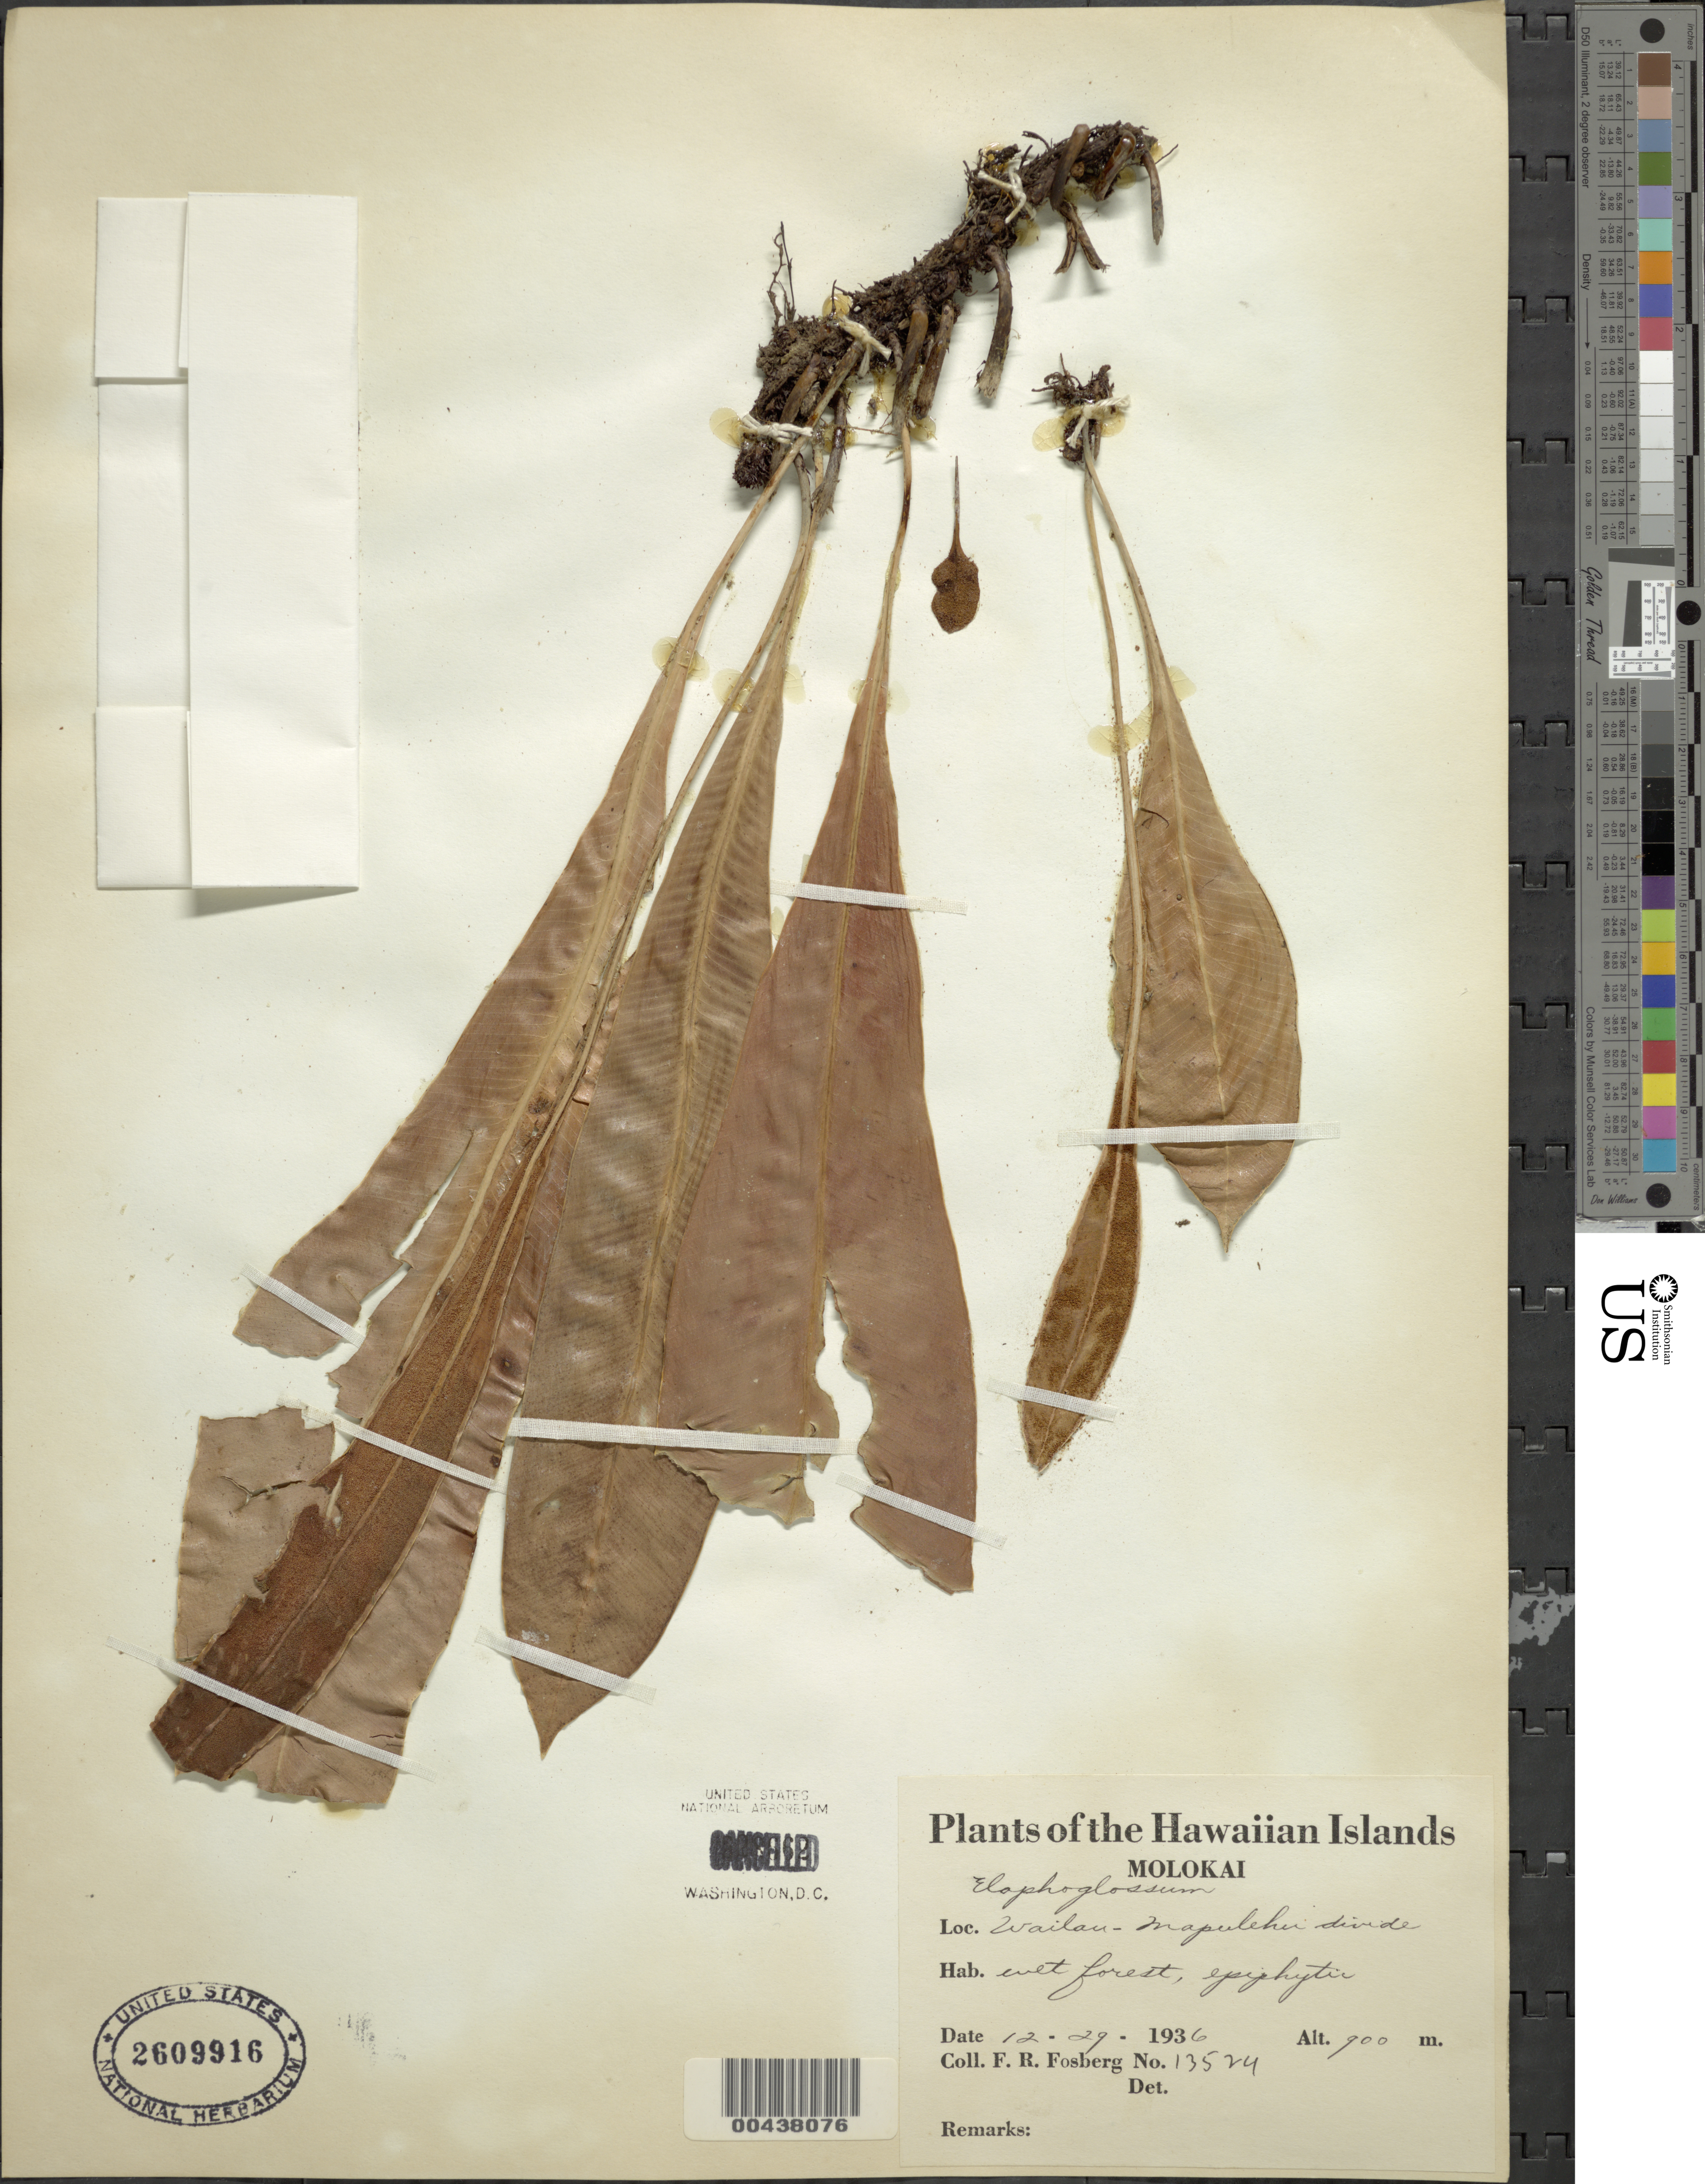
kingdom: Plantae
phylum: Tracheophyta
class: Polypodiopsida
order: Polypodiales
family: Dryopteridaceae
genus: Elaphoglossum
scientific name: Elaphoglossum parvisquameum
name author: Skottsb.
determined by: Palmer, D. D.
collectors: F. R. Fosberg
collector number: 13524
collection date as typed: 29 Dec 1936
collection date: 1936-12-29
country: United States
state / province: Hawaii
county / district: Maui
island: Moloka'i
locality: Wailau - Mapulehu divide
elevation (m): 900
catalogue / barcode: US 2609916